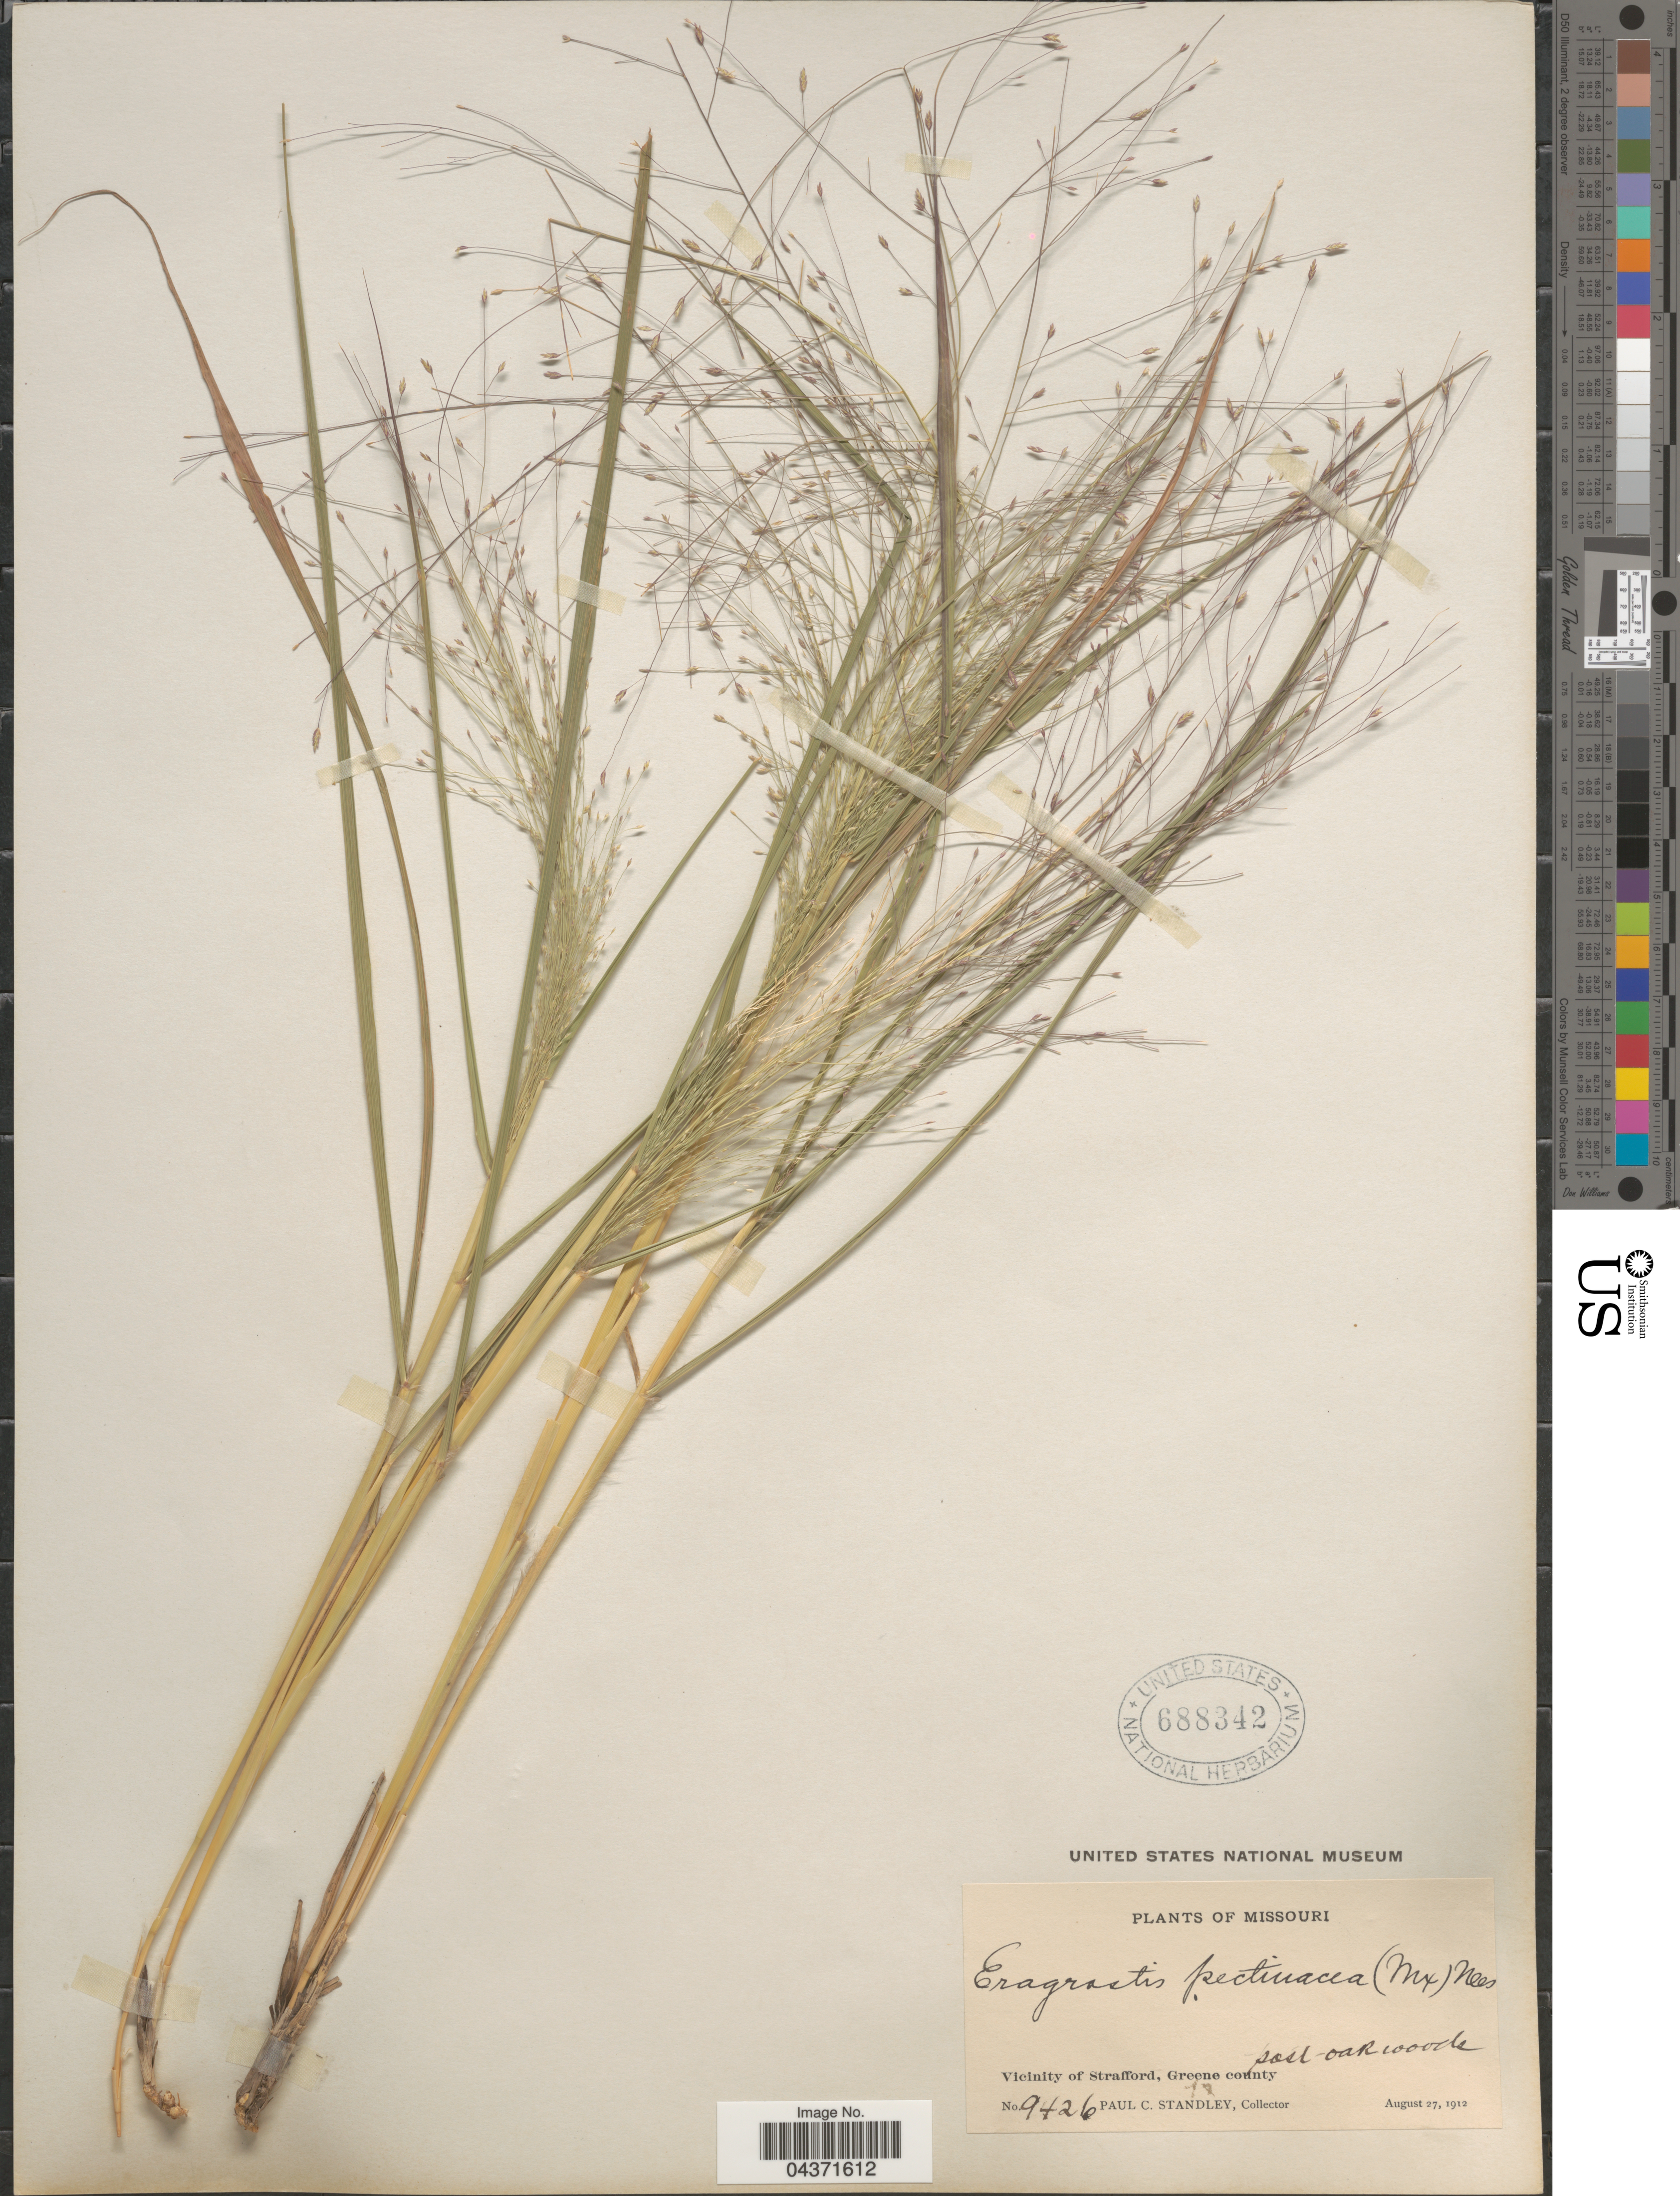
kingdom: Plantae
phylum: Tracheophyta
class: Liliopsida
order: Poales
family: Poaceae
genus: Eragrostis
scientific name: Eragrostis spectabilis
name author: (Pursh) Steud.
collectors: P. C. Standley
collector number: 9426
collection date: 1912-08-27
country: United States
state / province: Missouri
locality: Vicinity of Strafford, Greene county.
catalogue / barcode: US 688342